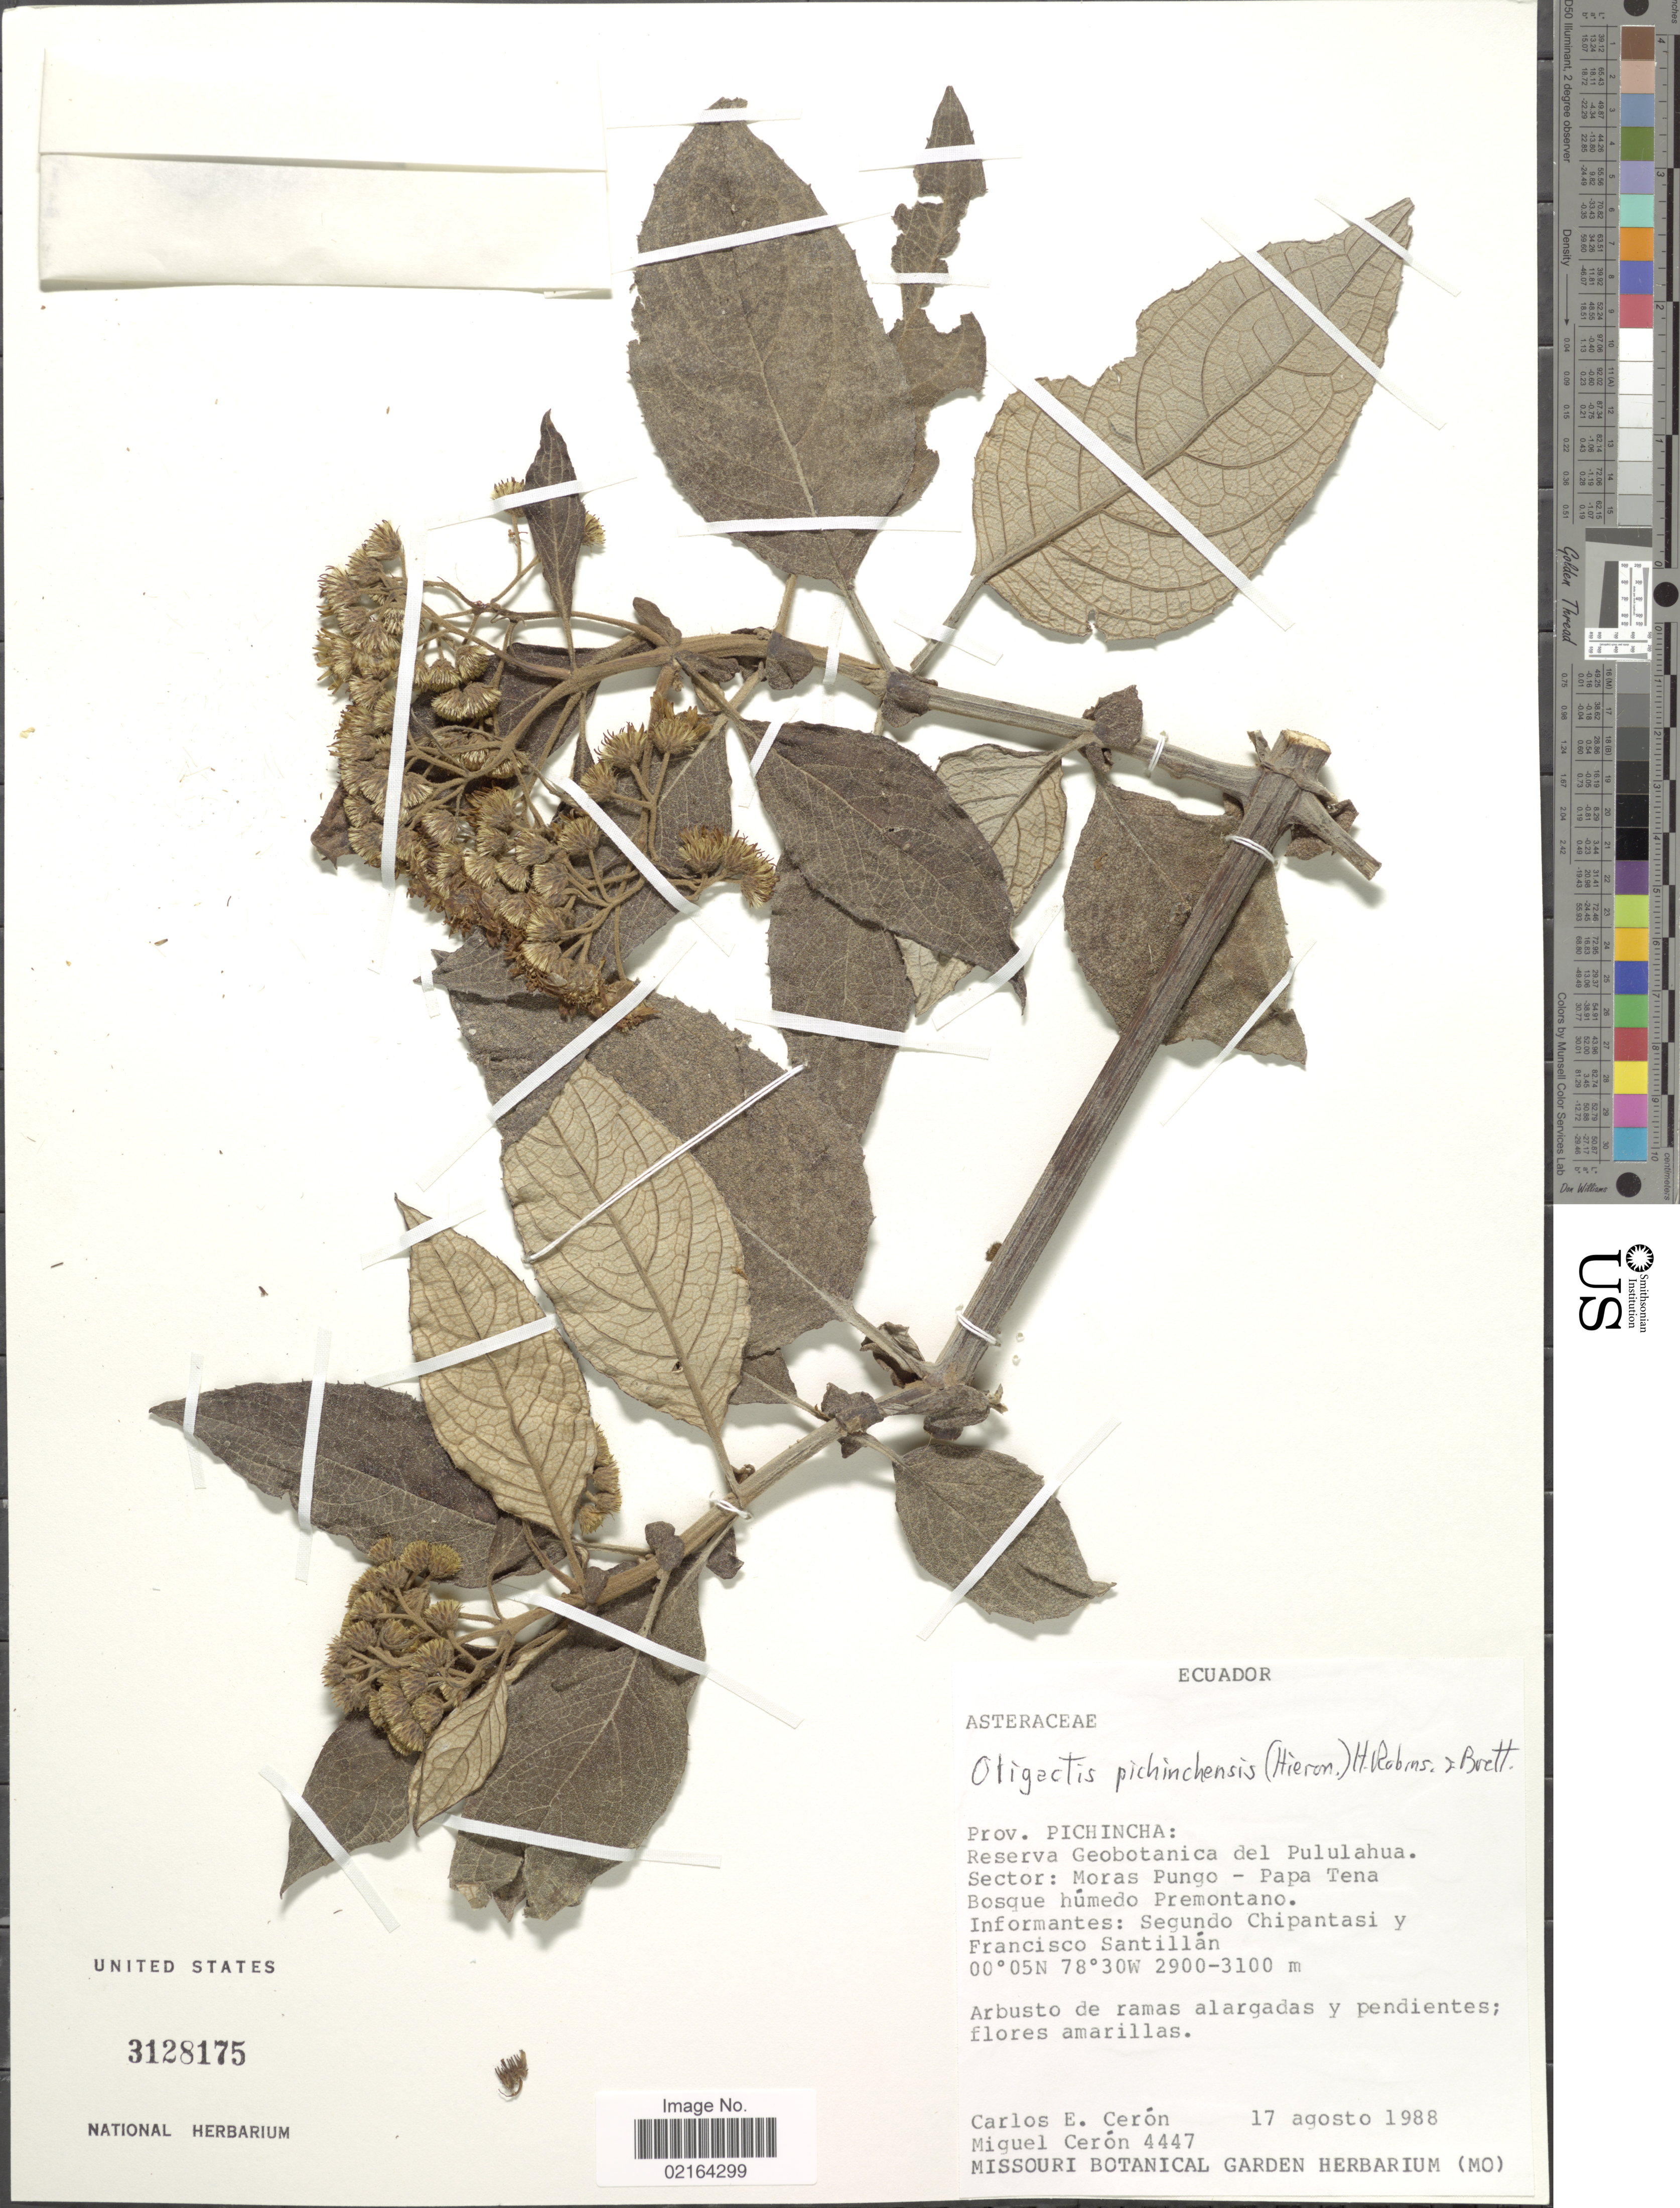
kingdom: Plantae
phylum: Tracheophyta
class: Magnoliopsida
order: Asterales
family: Asteraceae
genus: Sampera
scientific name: Sampera pichinichensis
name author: (Hieron.) V.A. Funk & H. Rob.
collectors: C. E. Cerón M. & M. Ceron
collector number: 4447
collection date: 1988-08-17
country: Ecuador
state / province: Pichincha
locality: Prov. Pichincha: Reserva Geobotanica del Pulululahua, Sector: MOras Pungo - Papa Tena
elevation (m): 2900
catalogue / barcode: US 3128175